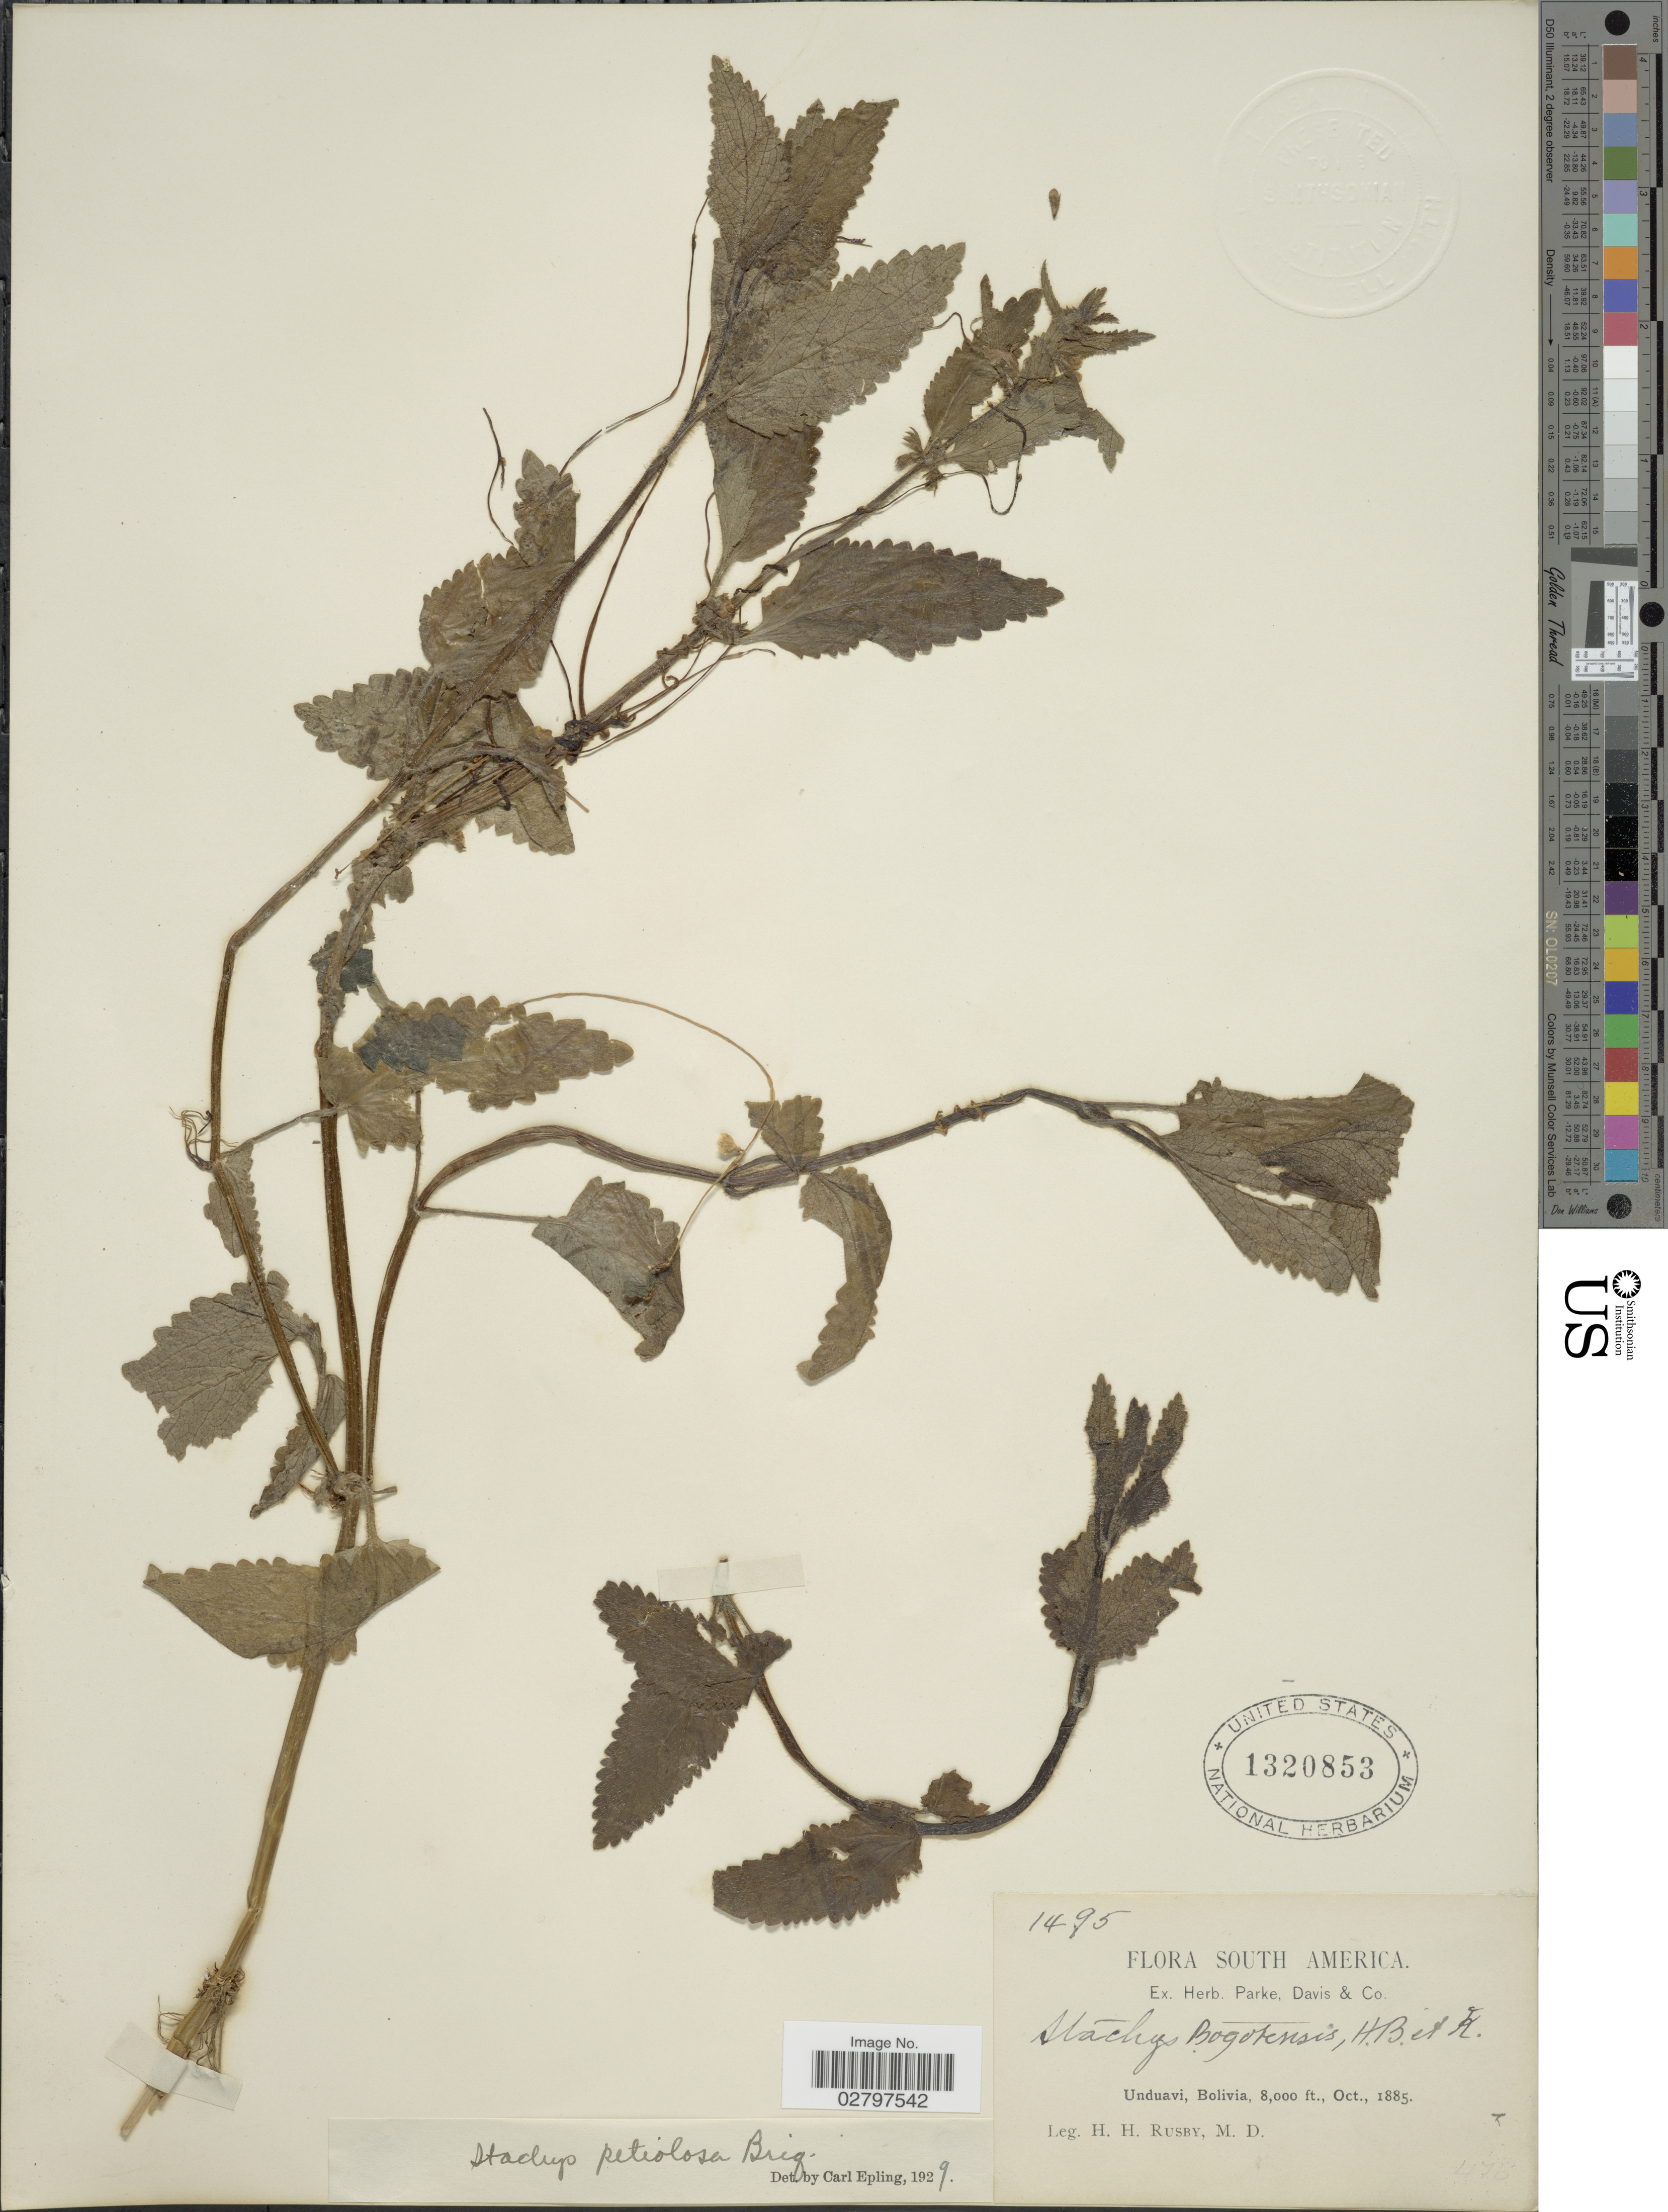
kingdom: Plantae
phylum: Tracheophyta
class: Magnoliopsida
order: Lamiales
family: Lamiaceae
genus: Stachys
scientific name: Stachys petiolosa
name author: Briq.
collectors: H. H. Rusby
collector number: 1495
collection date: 1885-10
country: Bolivia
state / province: La Paz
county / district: Nor Yungas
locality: Unduavi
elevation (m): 2438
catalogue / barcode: US 1320853